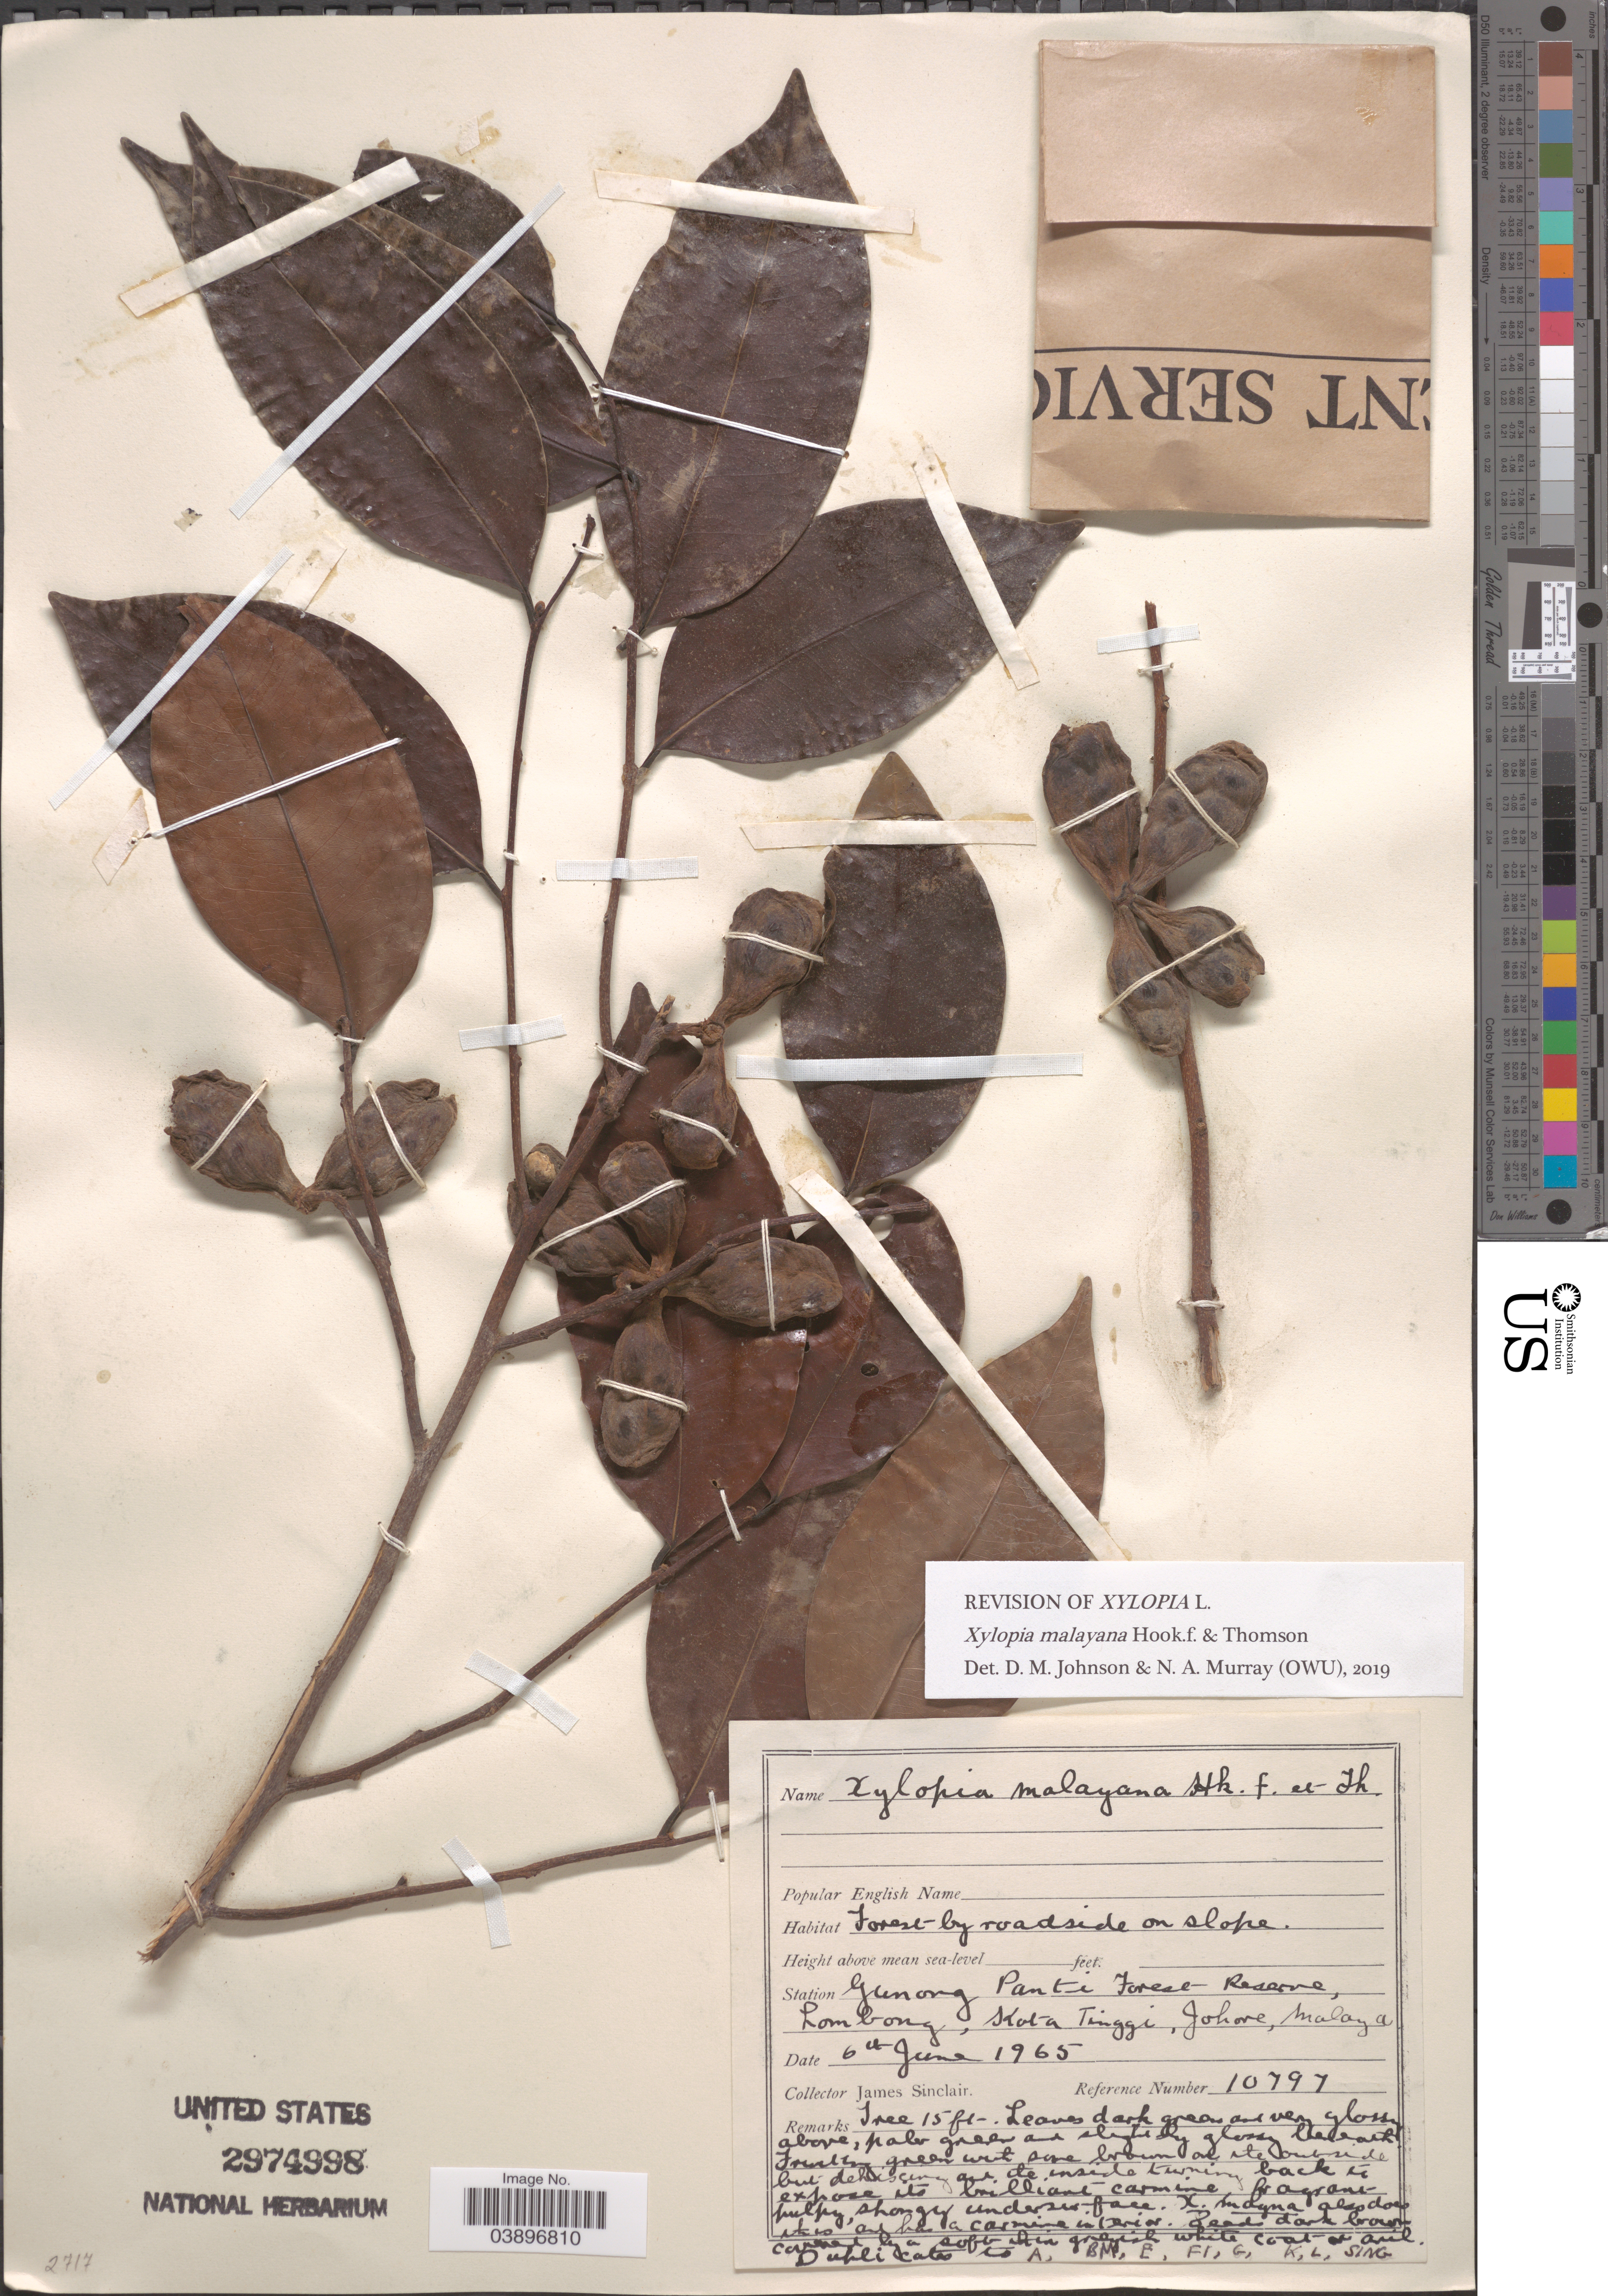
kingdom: Plantae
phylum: Tracheophyta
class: Magnoliopsida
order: Magnoliales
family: Annonaceae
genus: Xylopia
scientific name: Xylopia malayana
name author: Hook. f. & Thomson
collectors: J. Sinclair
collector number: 10797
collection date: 1965-06-06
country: Malaysia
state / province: Johor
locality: Station Gunong Panti Forest Reserve, Lombong, Kota Tinggi, Johore, Malaya.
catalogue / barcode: US 2974998